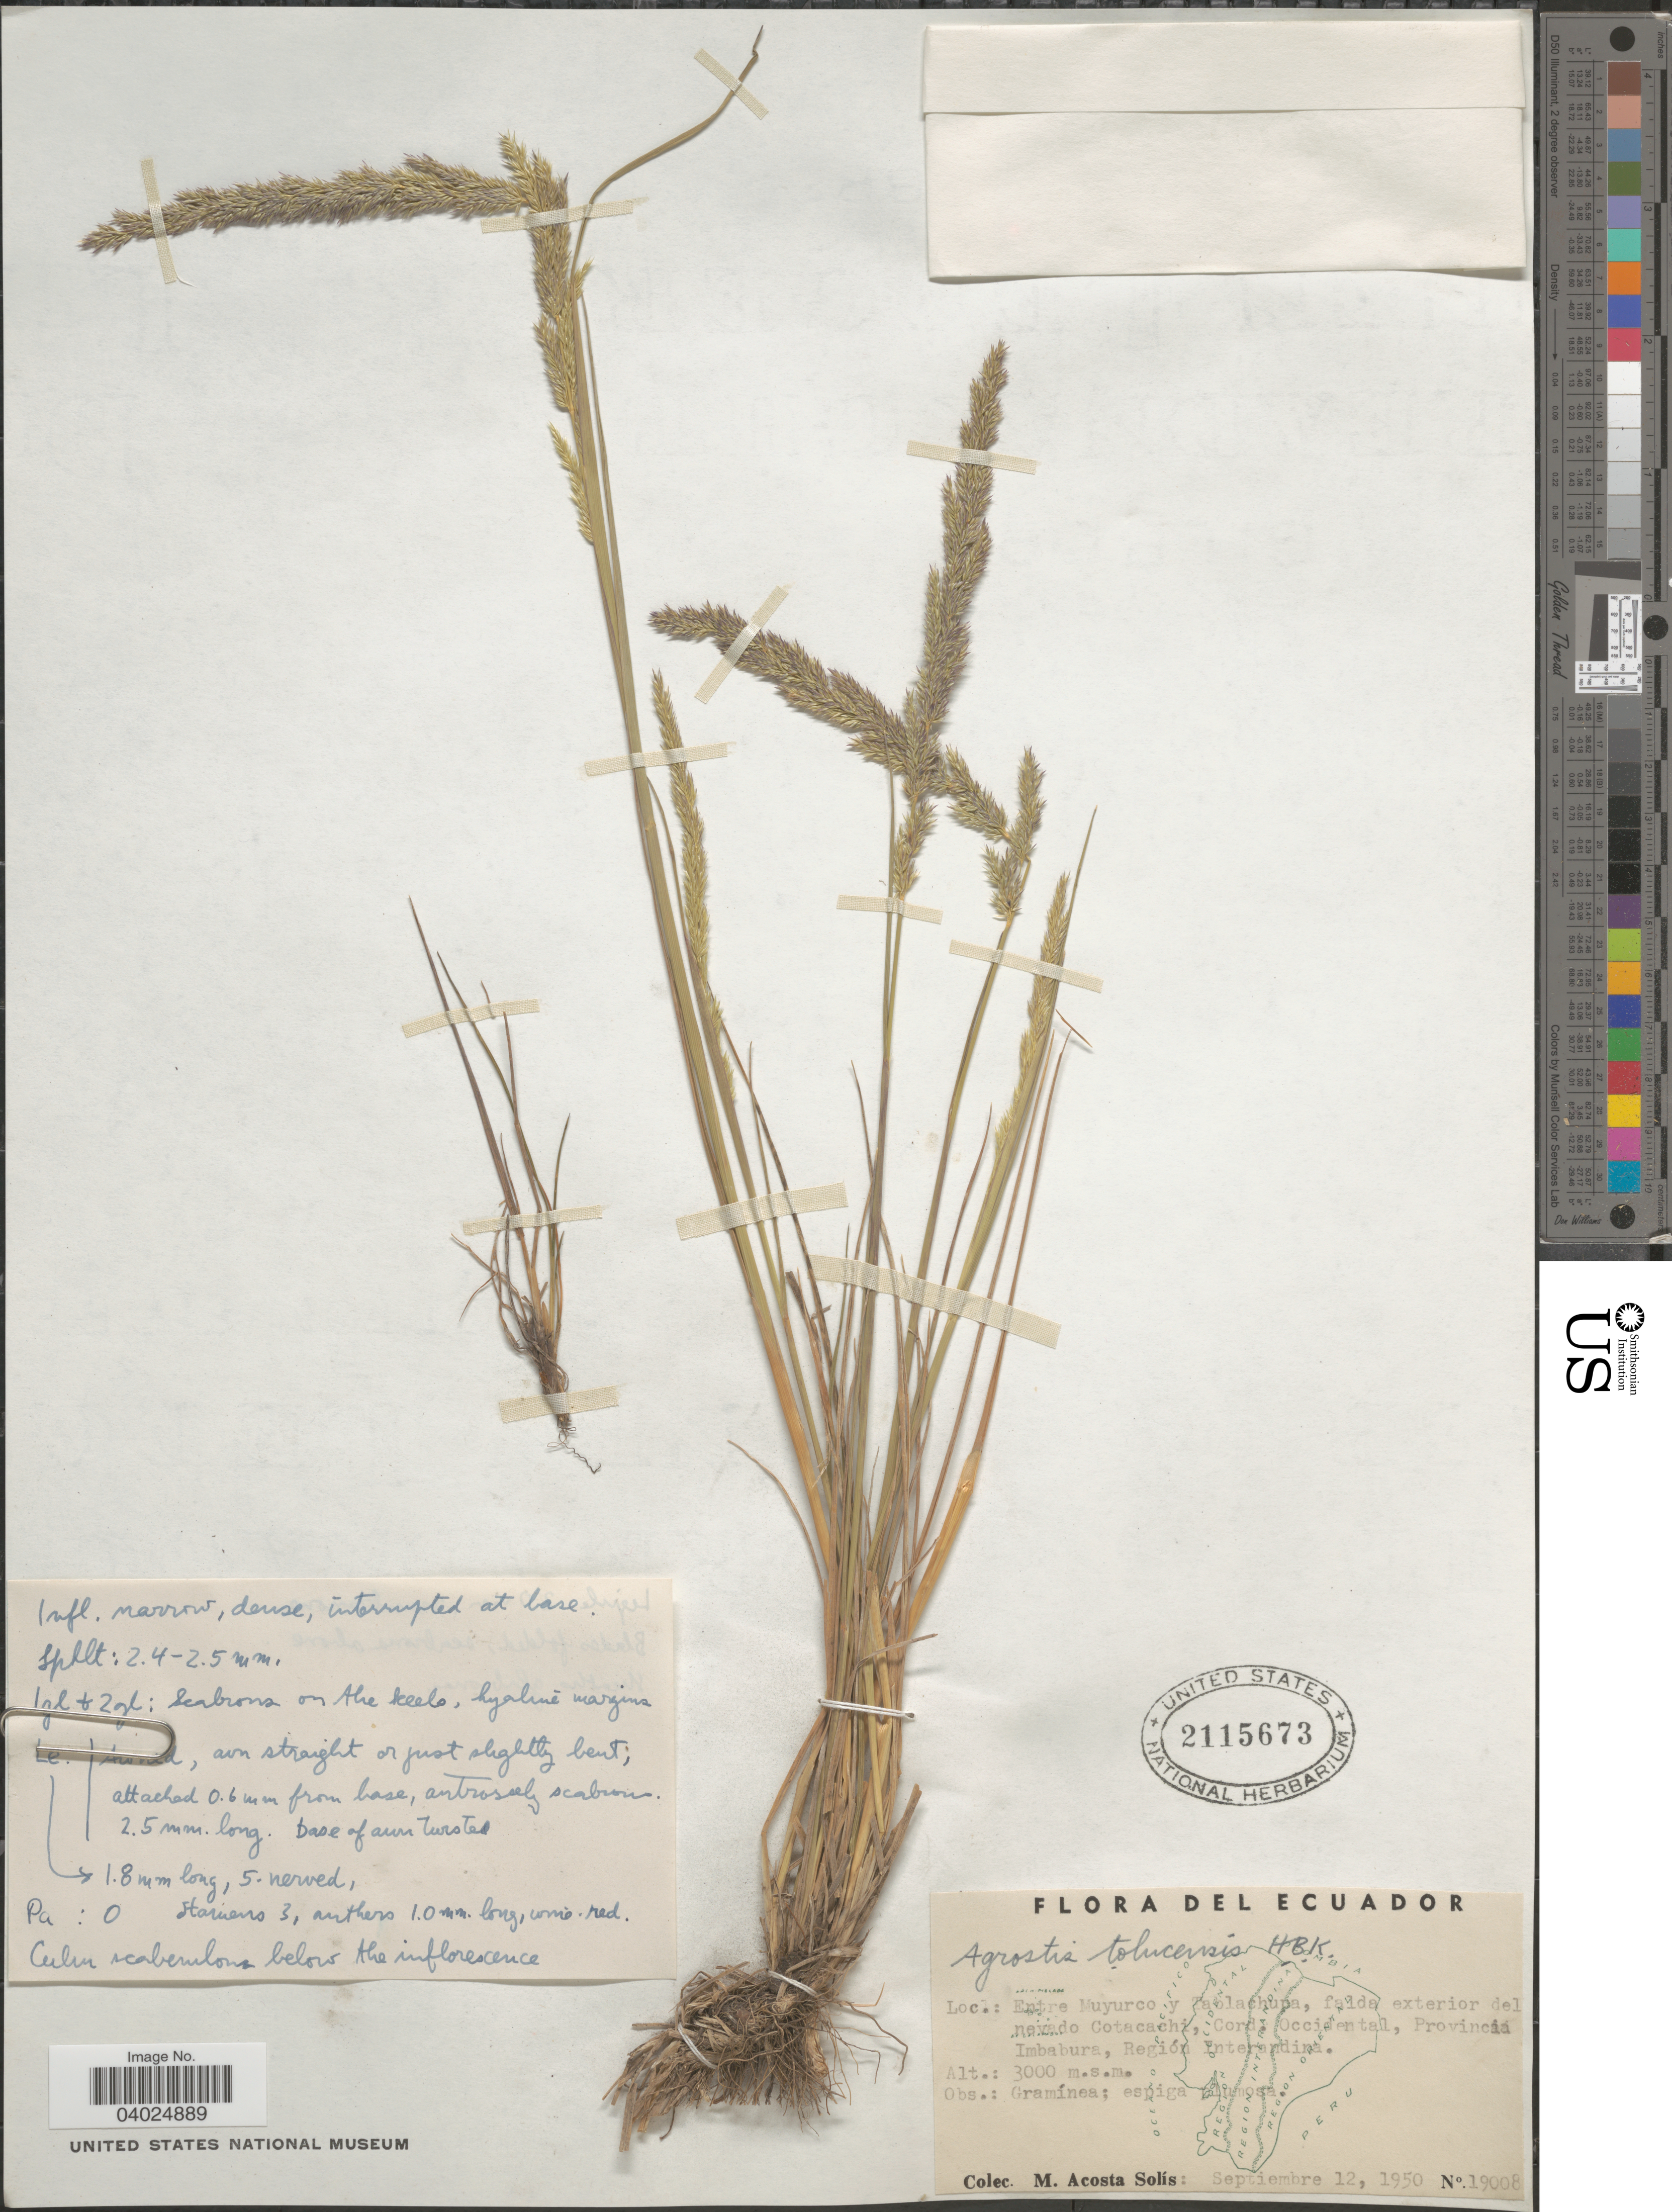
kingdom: Plantae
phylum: Tracheophyta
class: Liliopsida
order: Poales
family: Poaceae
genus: Agrostis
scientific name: Agrostis tolucensis Kunth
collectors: M. Acosta Solis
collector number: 19008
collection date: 1950-09-12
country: Ecuador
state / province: Imbabura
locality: Entre Muyurco y Tablachupa, falda exterior del nevado Cotacachi, Cord. Occidental, Región Interandina.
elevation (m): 3000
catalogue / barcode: US 2115673